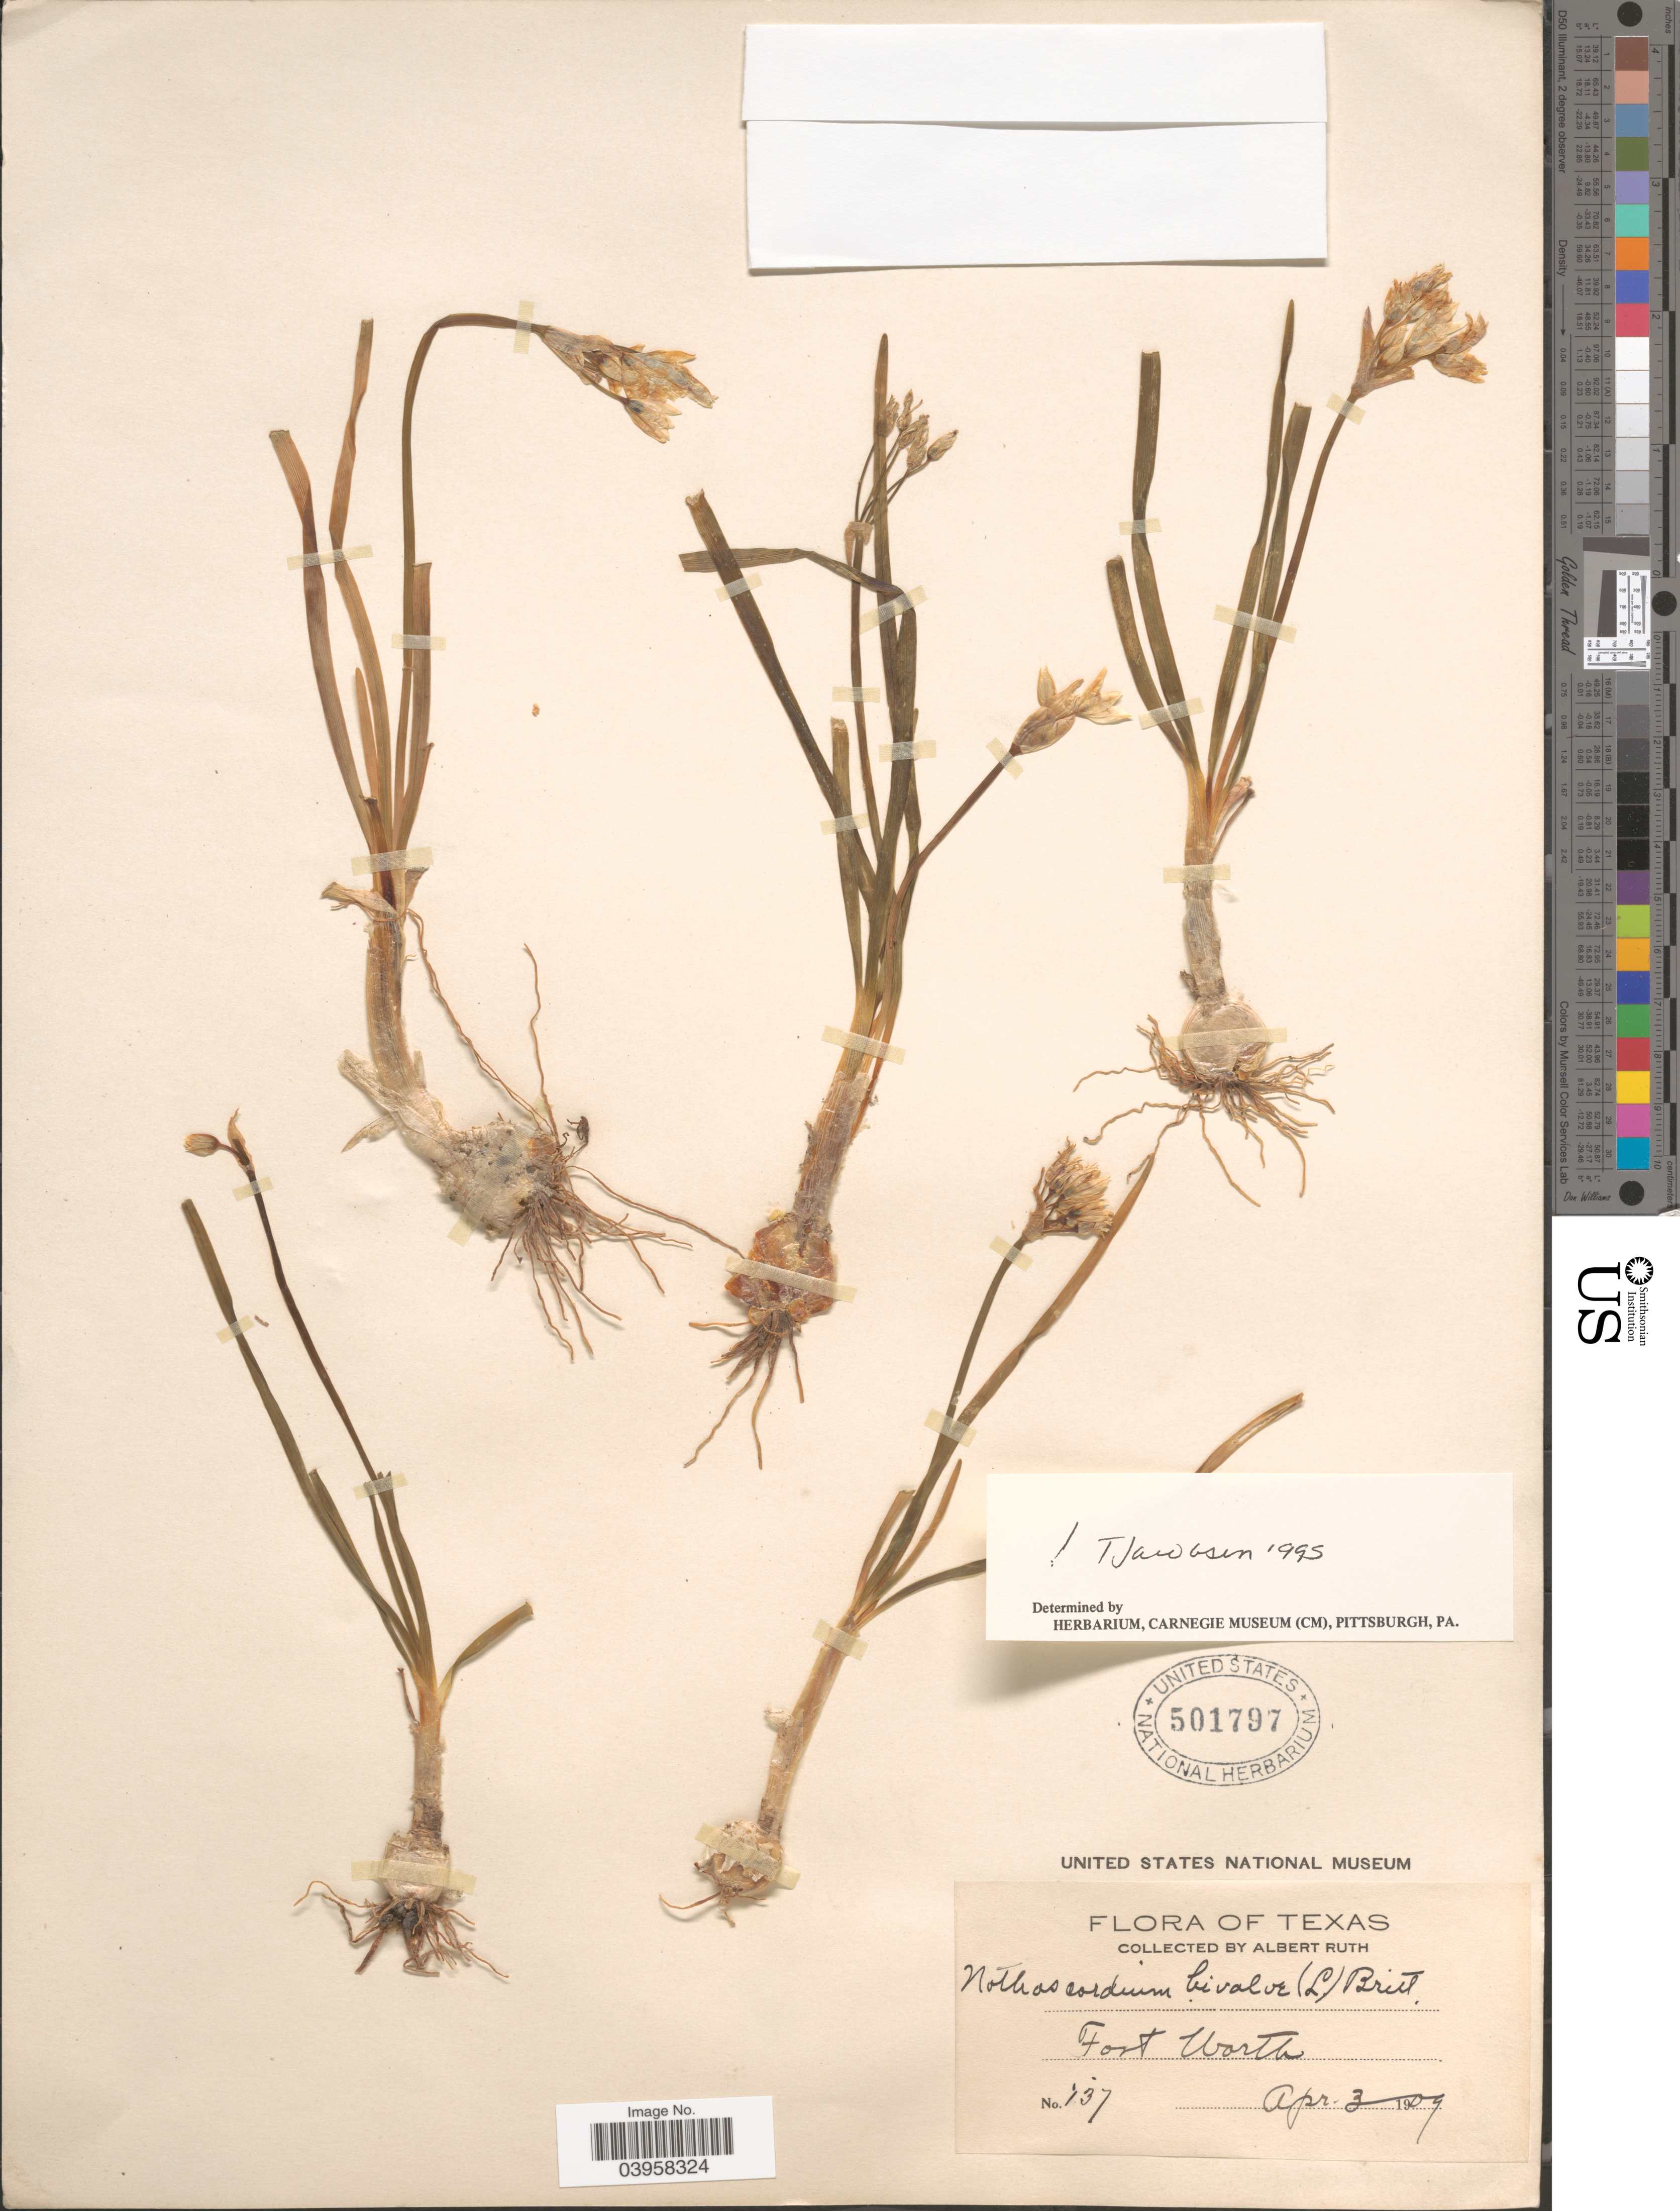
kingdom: Plantae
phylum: Tracheophyta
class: Liliopsida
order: Asparagales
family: Amaryllidaceae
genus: Nothoscordum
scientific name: Nothoscordum bivalve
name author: (L.) Britton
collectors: A. Ruth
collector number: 137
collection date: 1909-04-03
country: United States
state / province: Texas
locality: Fort Worth.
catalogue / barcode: US 501797